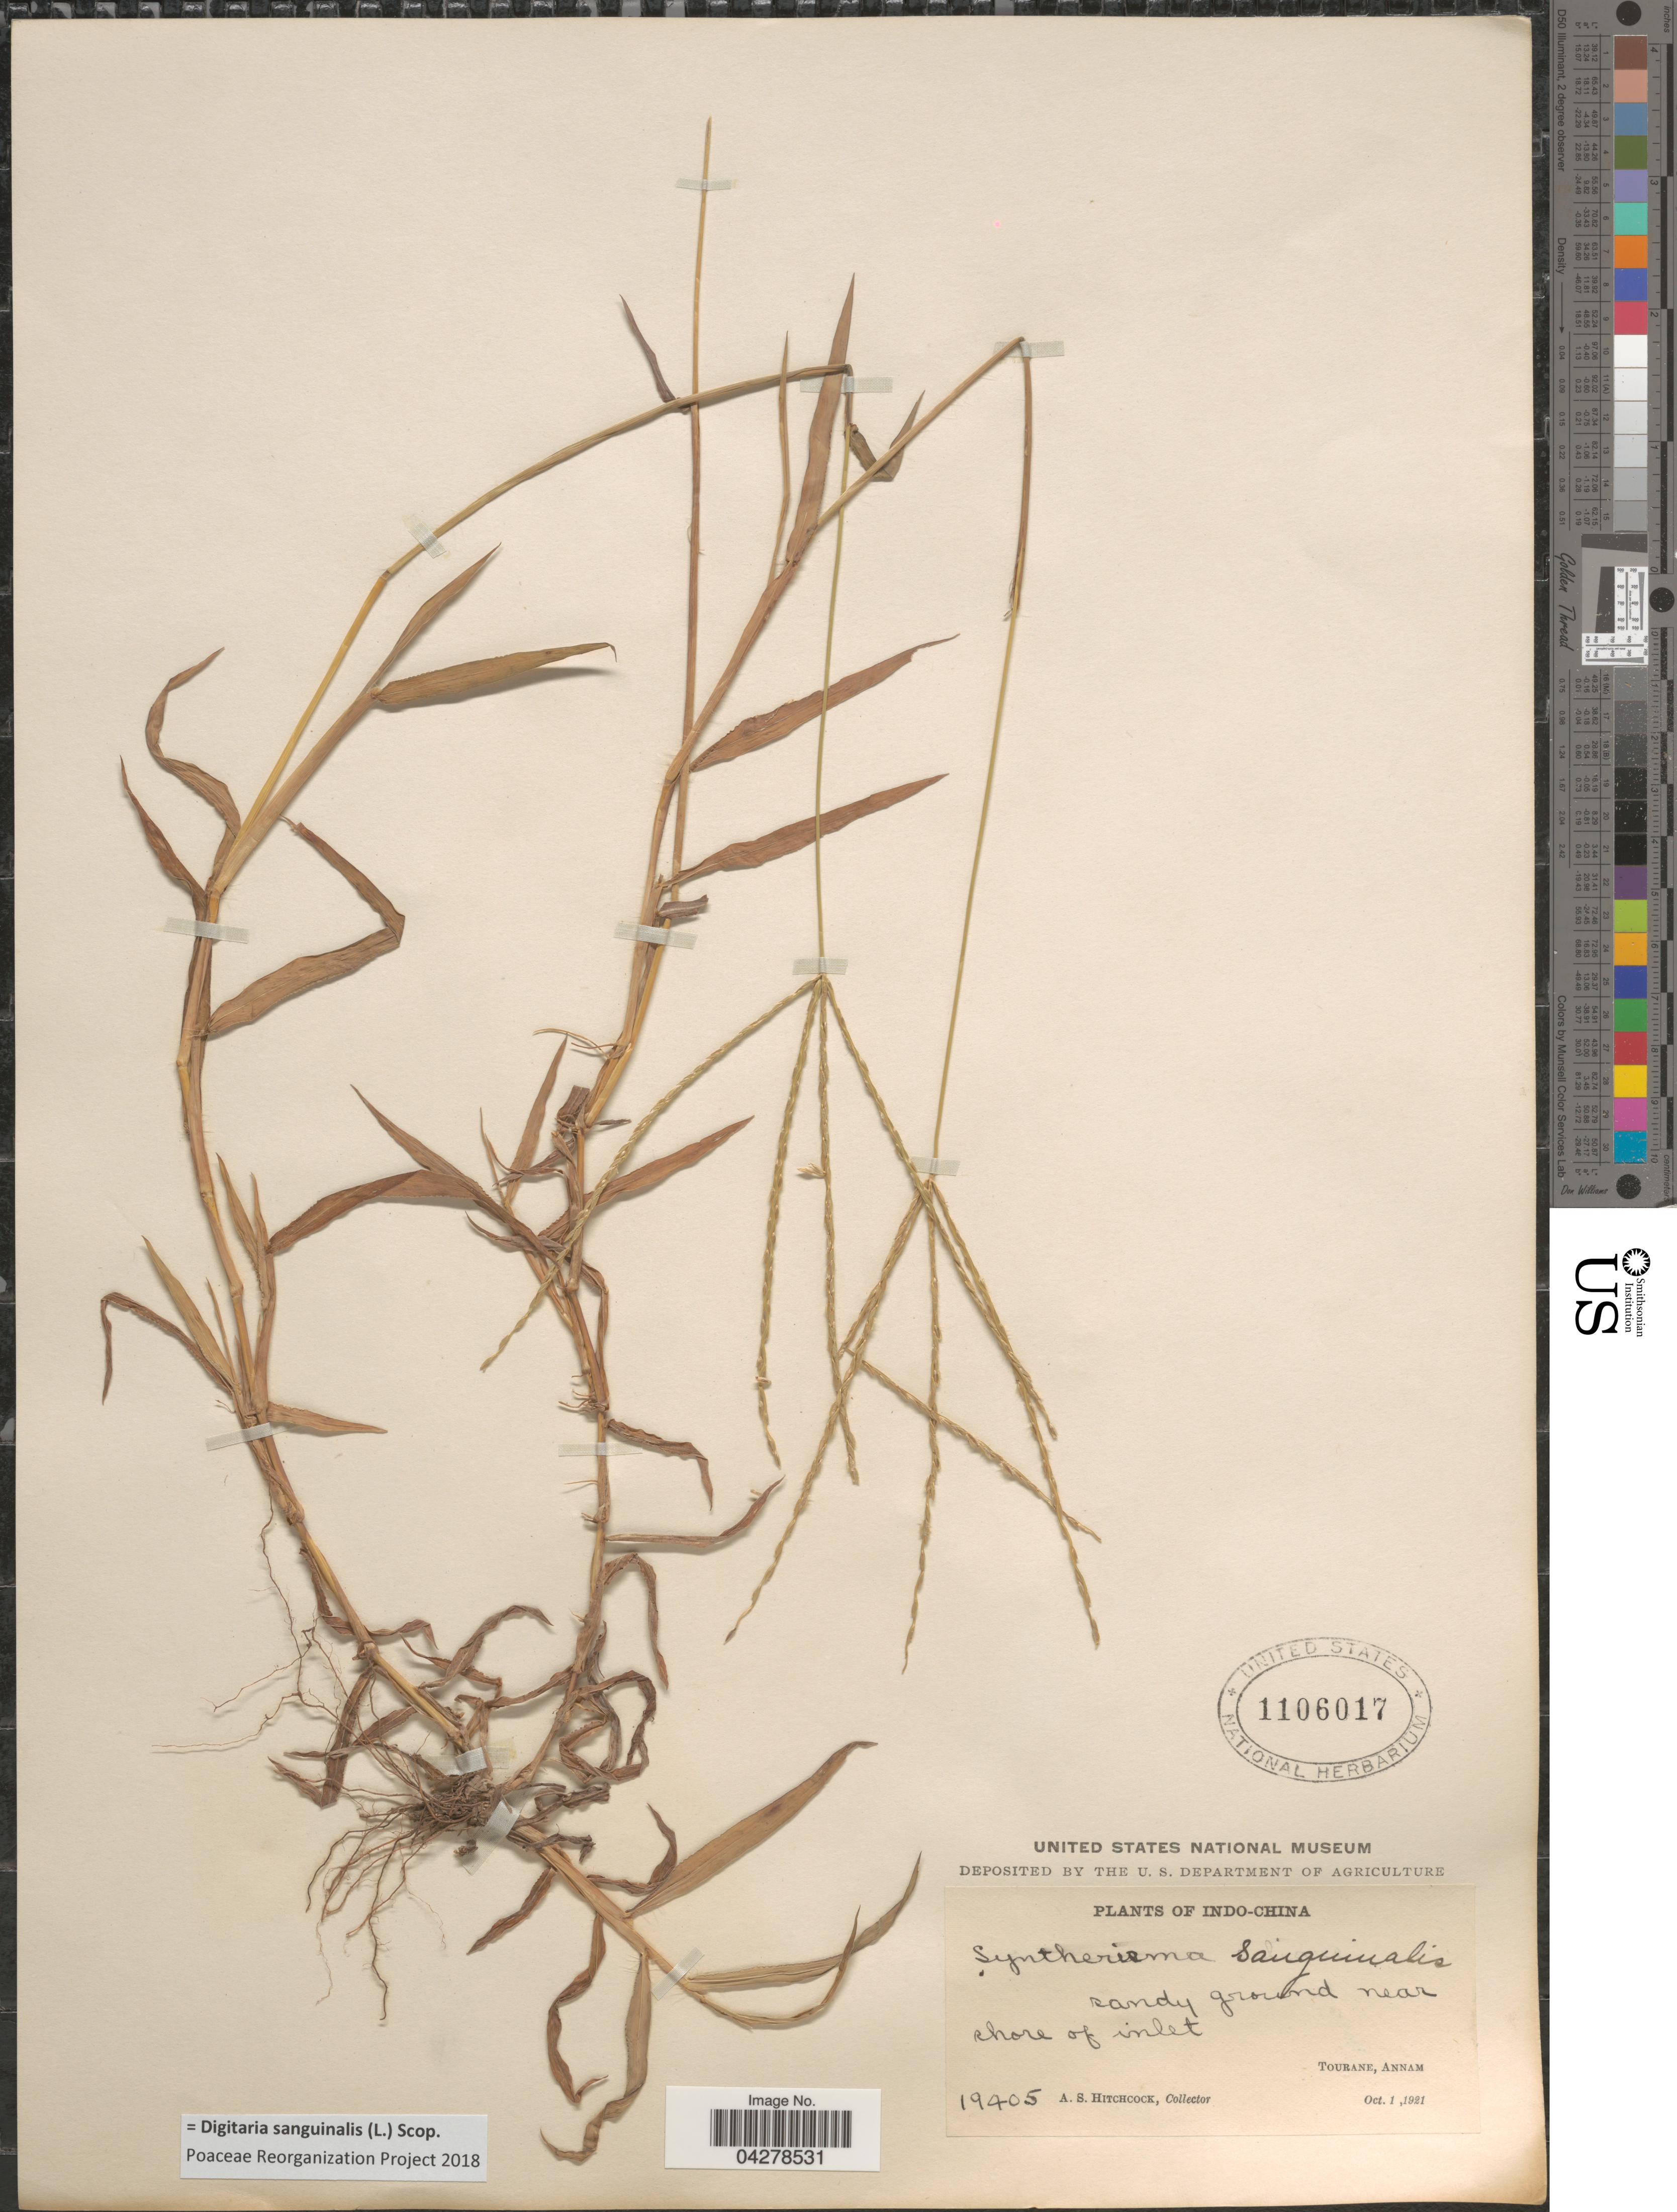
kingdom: Plantae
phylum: Tracheophyta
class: Liliopsida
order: Poales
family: Poaceae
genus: Digitaria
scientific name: Digitaria sanguinalis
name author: (L.) Scop.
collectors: A. S. Hitchcock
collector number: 19405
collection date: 1921-10-01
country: Vietnam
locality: Indo-China. Sandy ground near shore of inlet. Tourane, Annam.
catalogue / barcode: US 1106017